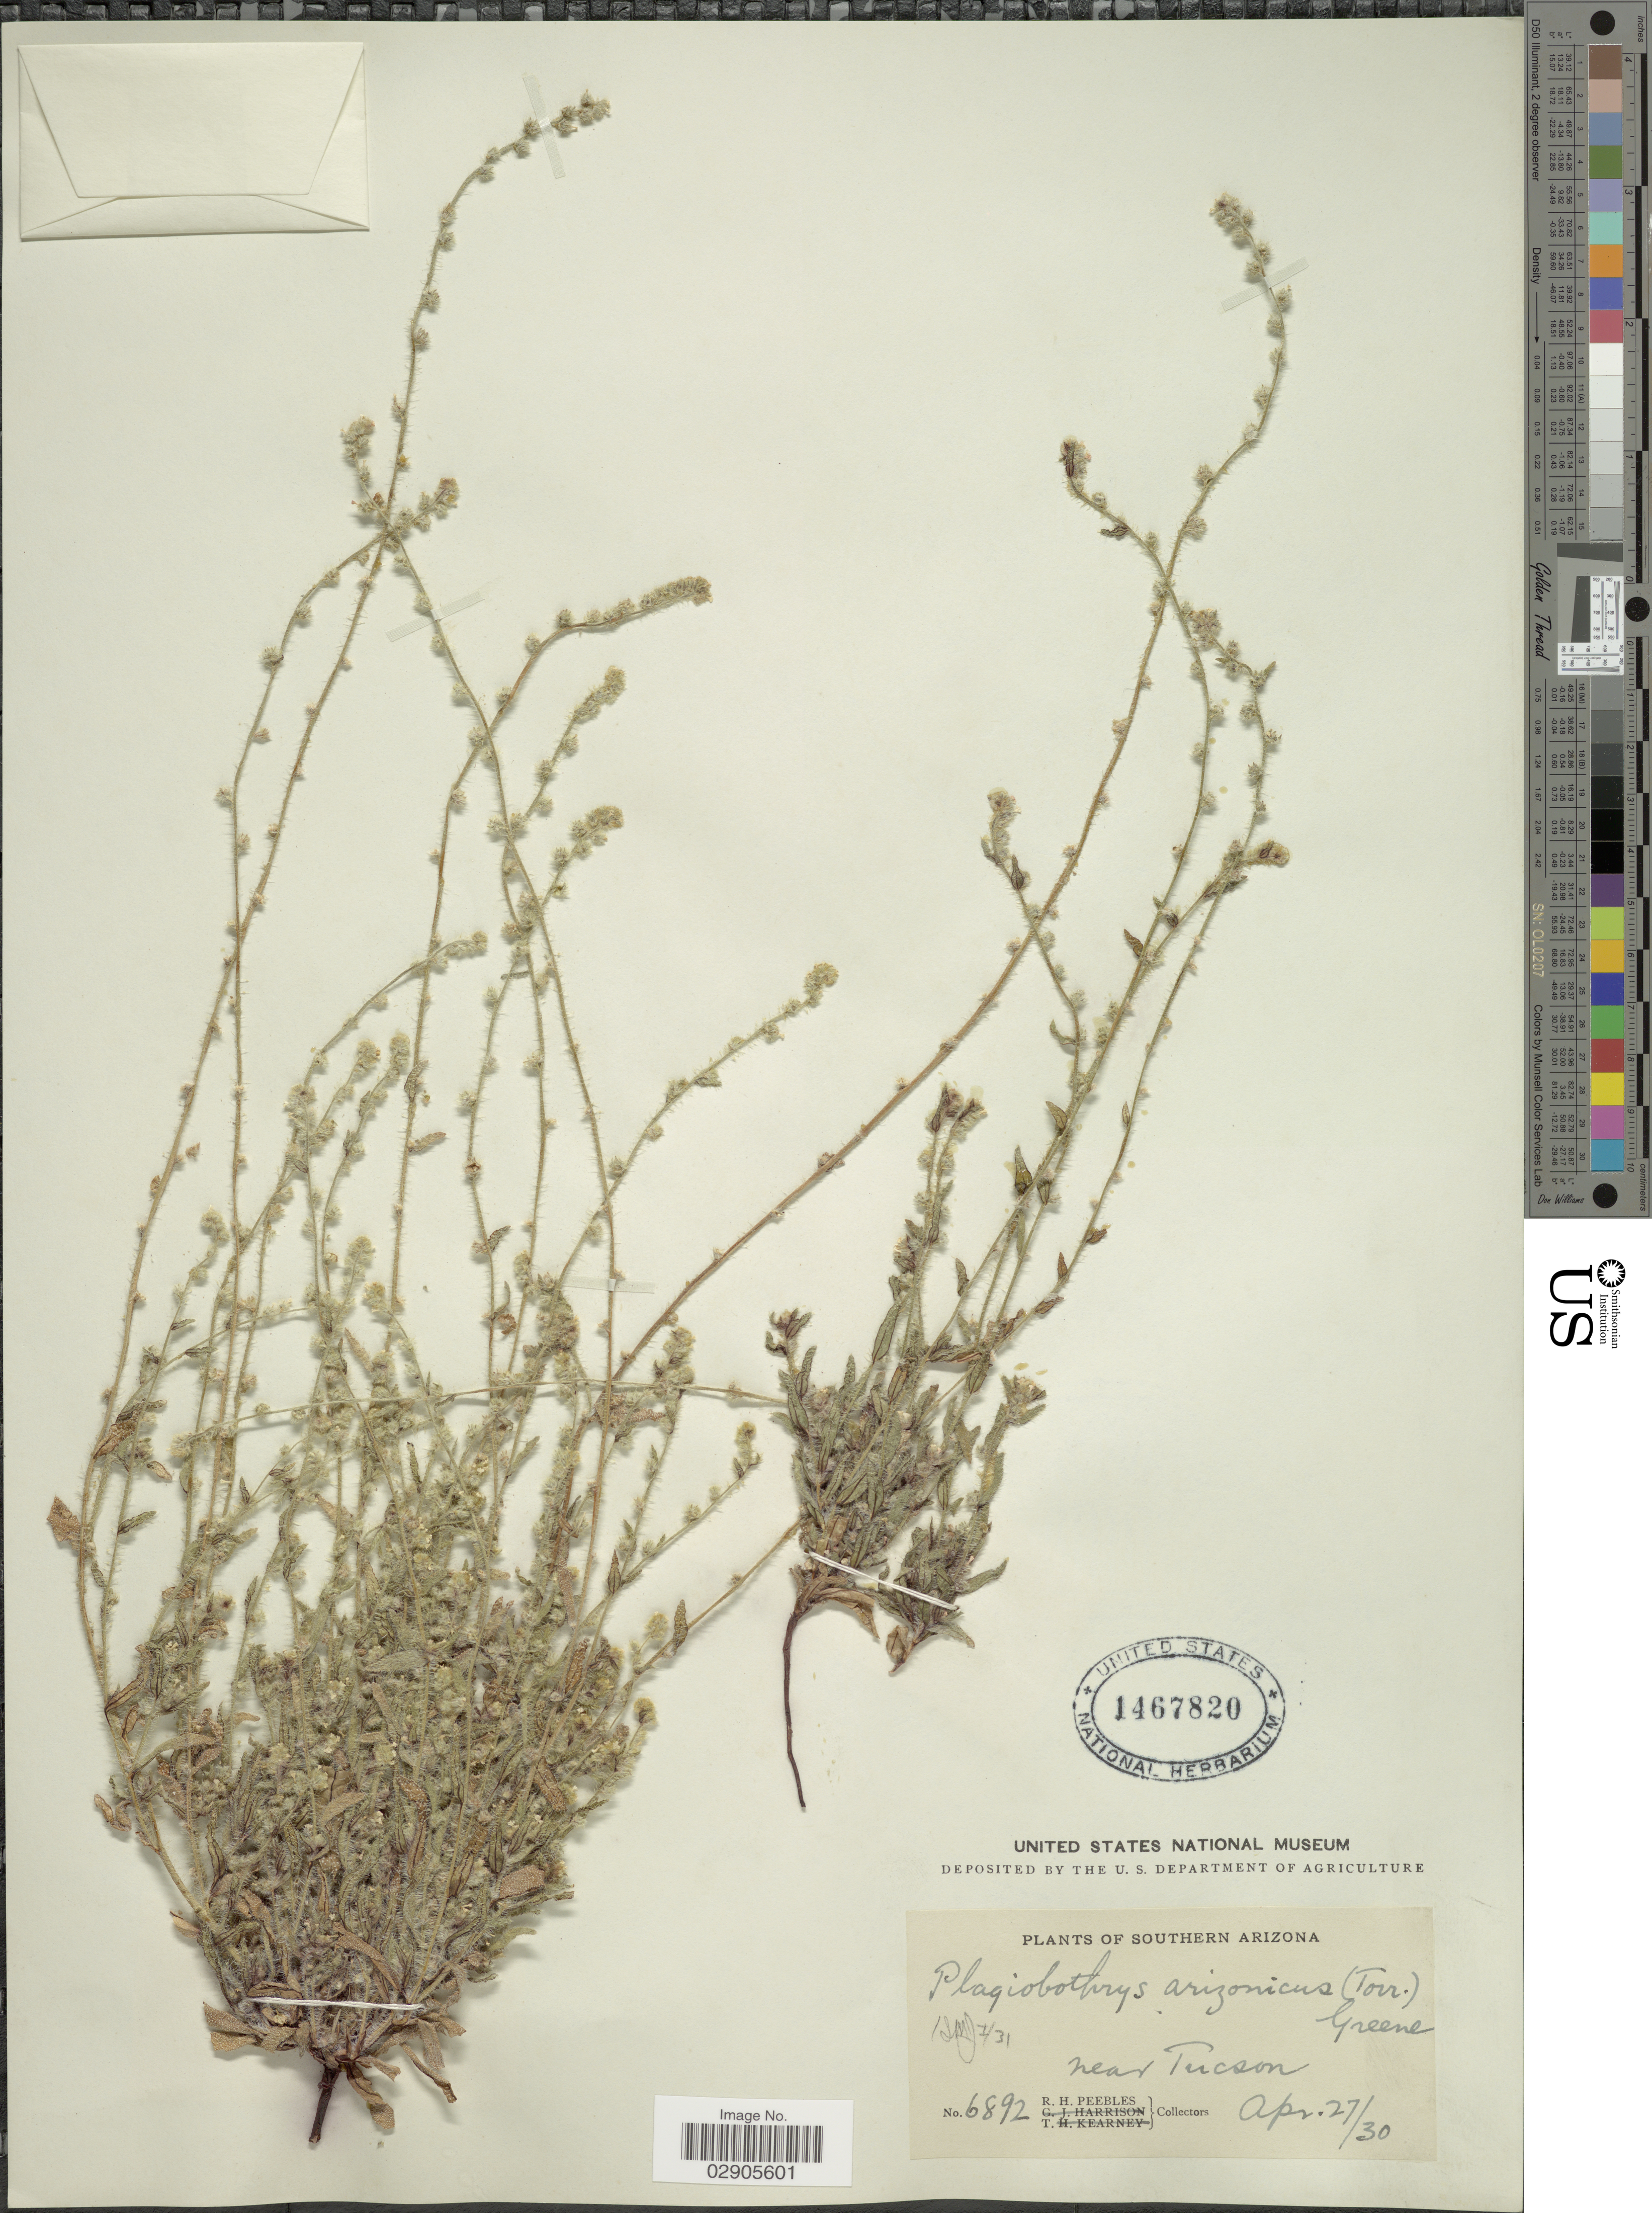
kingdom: Plantae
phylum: Tracheophyta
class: Magnoliopsida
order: Boraginales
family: Boraginaceae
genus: Plagiobothrys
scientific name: Plagiobothrys arizonicus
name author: (A. Gray) Greene ex A. Gray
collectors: R. H. Peebles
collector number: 6892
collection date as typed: Transcribed d/m/y: 27/4/30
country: United States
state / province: Arizona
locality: Southern Arizona. Near Tucson.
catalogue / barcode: US 1467820